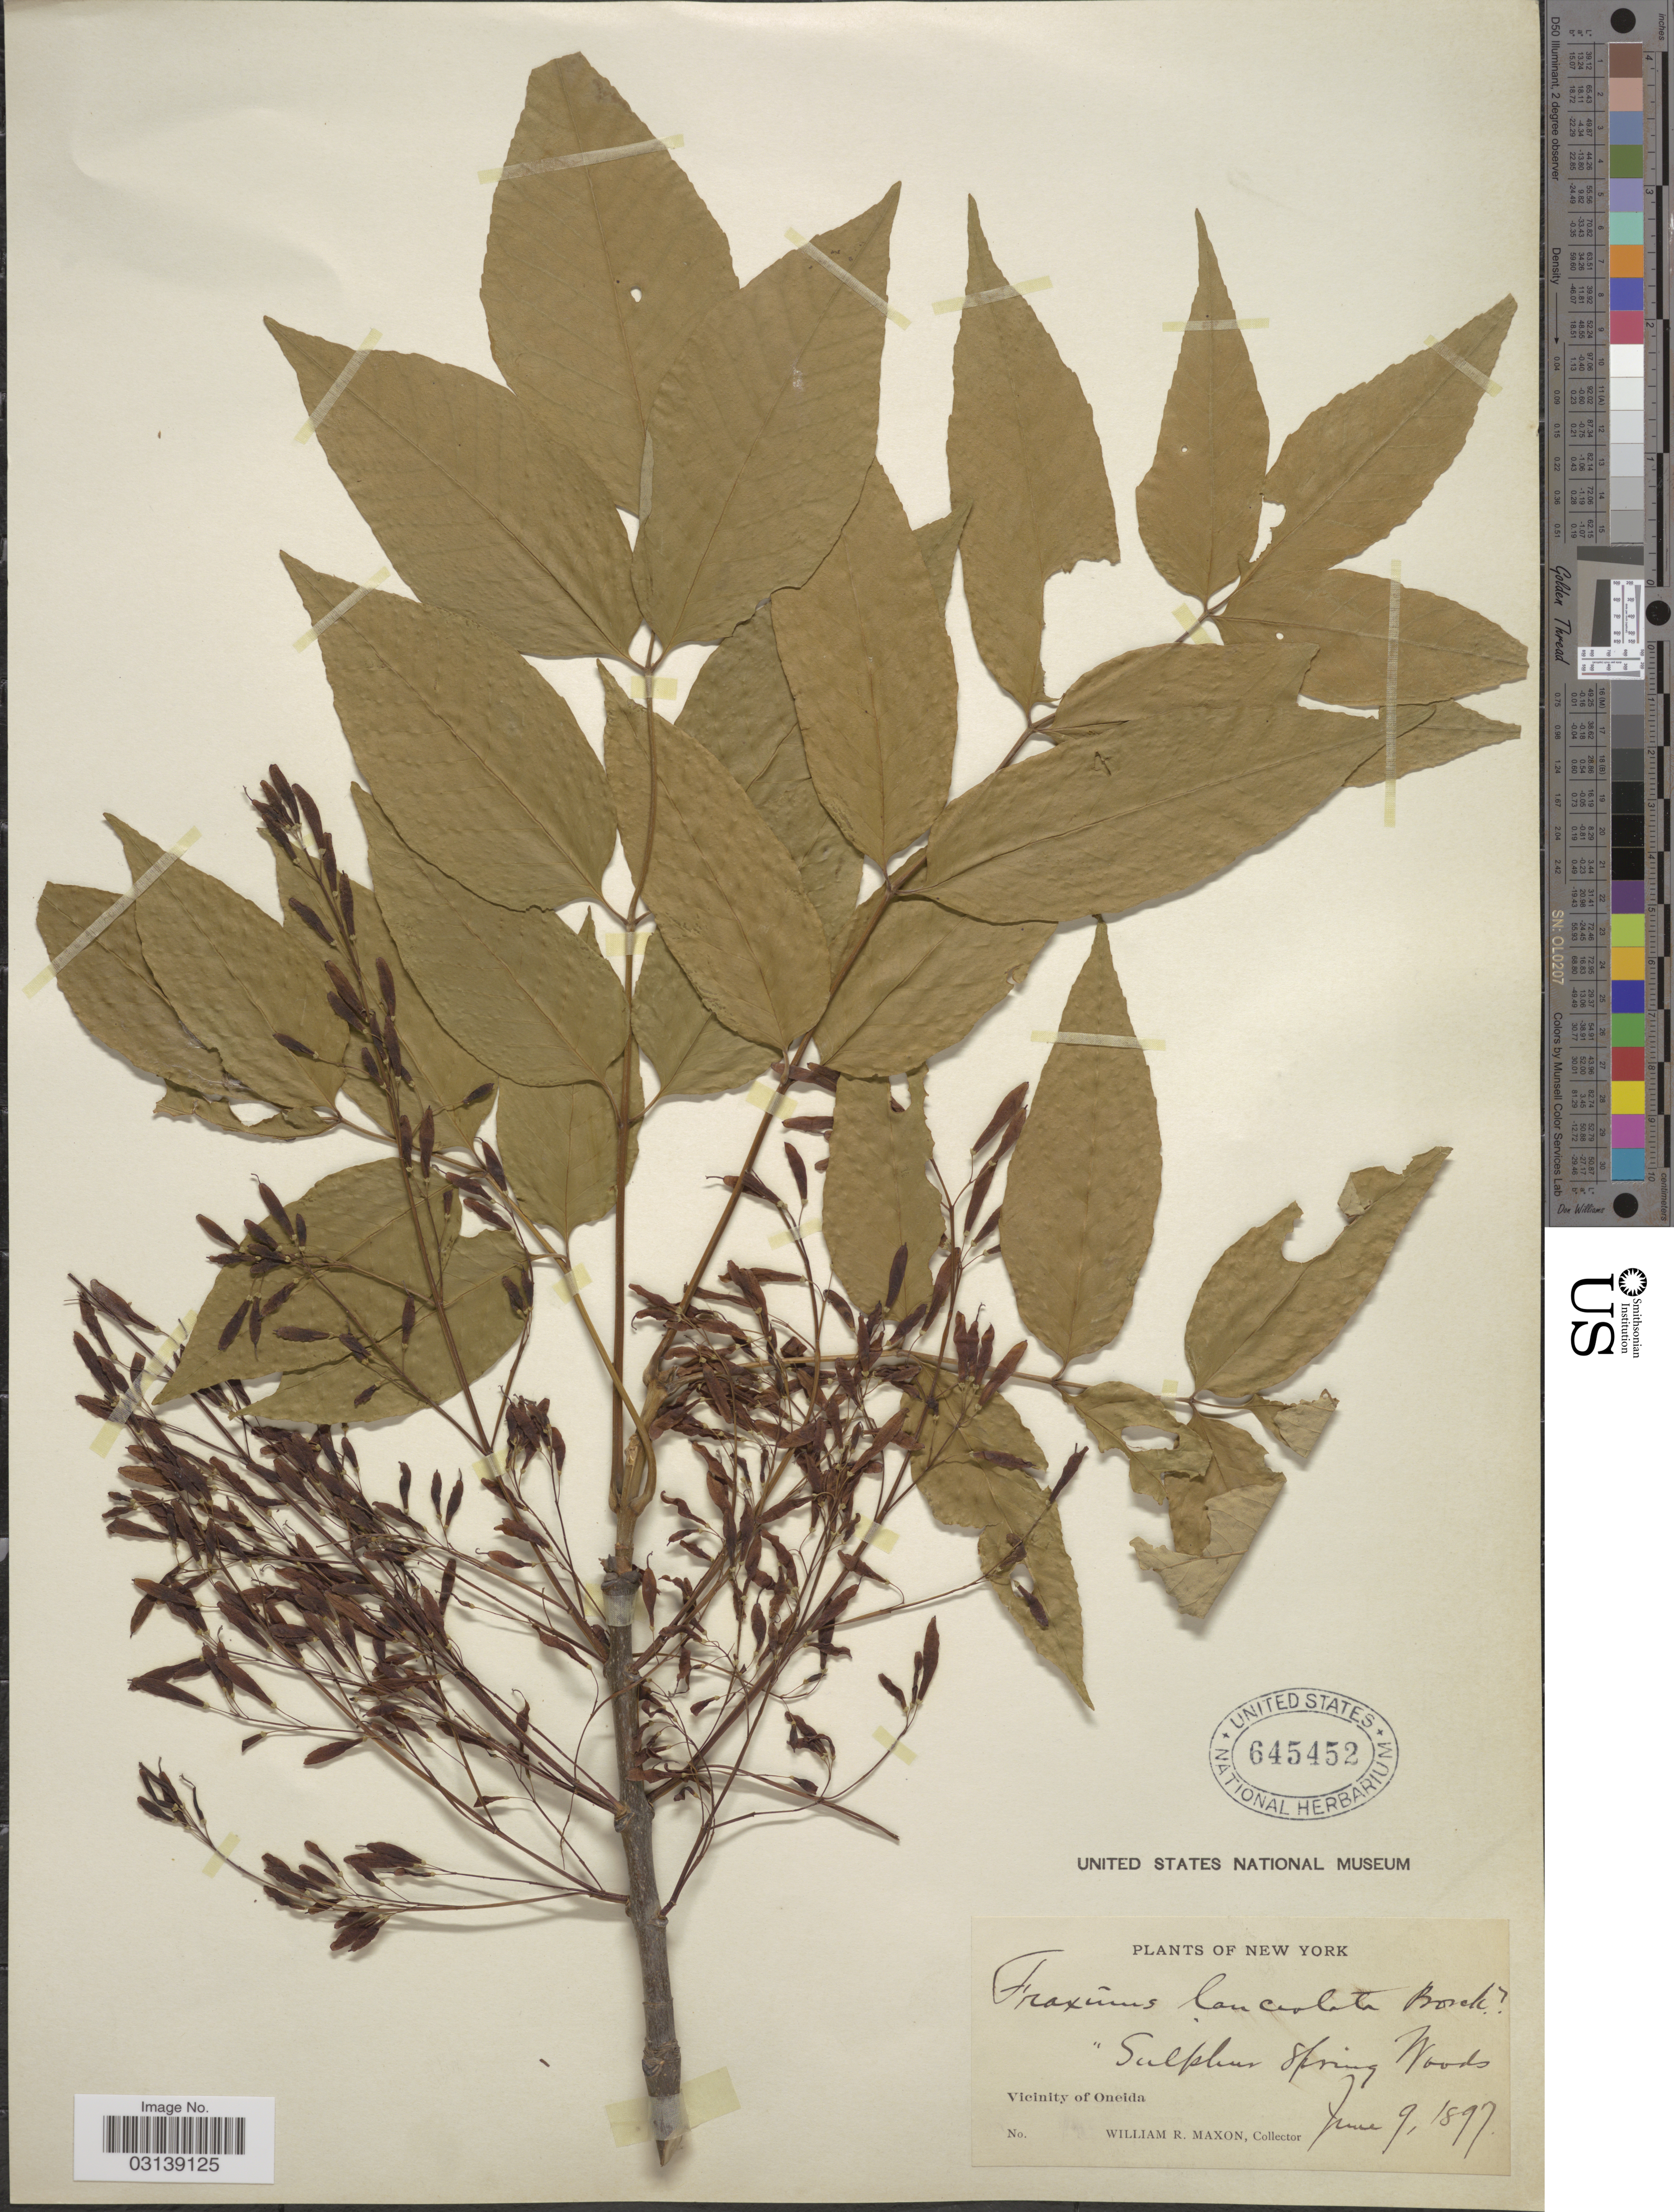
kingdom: Plantae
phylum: Tracheophyta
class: Magnoliopsida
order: Lamiales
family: Oleaceae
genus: Fraxinus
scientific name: Fraxinus pennsylvanica var. lanceolata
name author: Sarg.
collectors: W. R. Maxon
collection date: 1897-06-09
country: United States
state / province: New York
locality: Sulphur Spring Woods. Vicinity of Oneida.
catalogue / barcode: US 645452